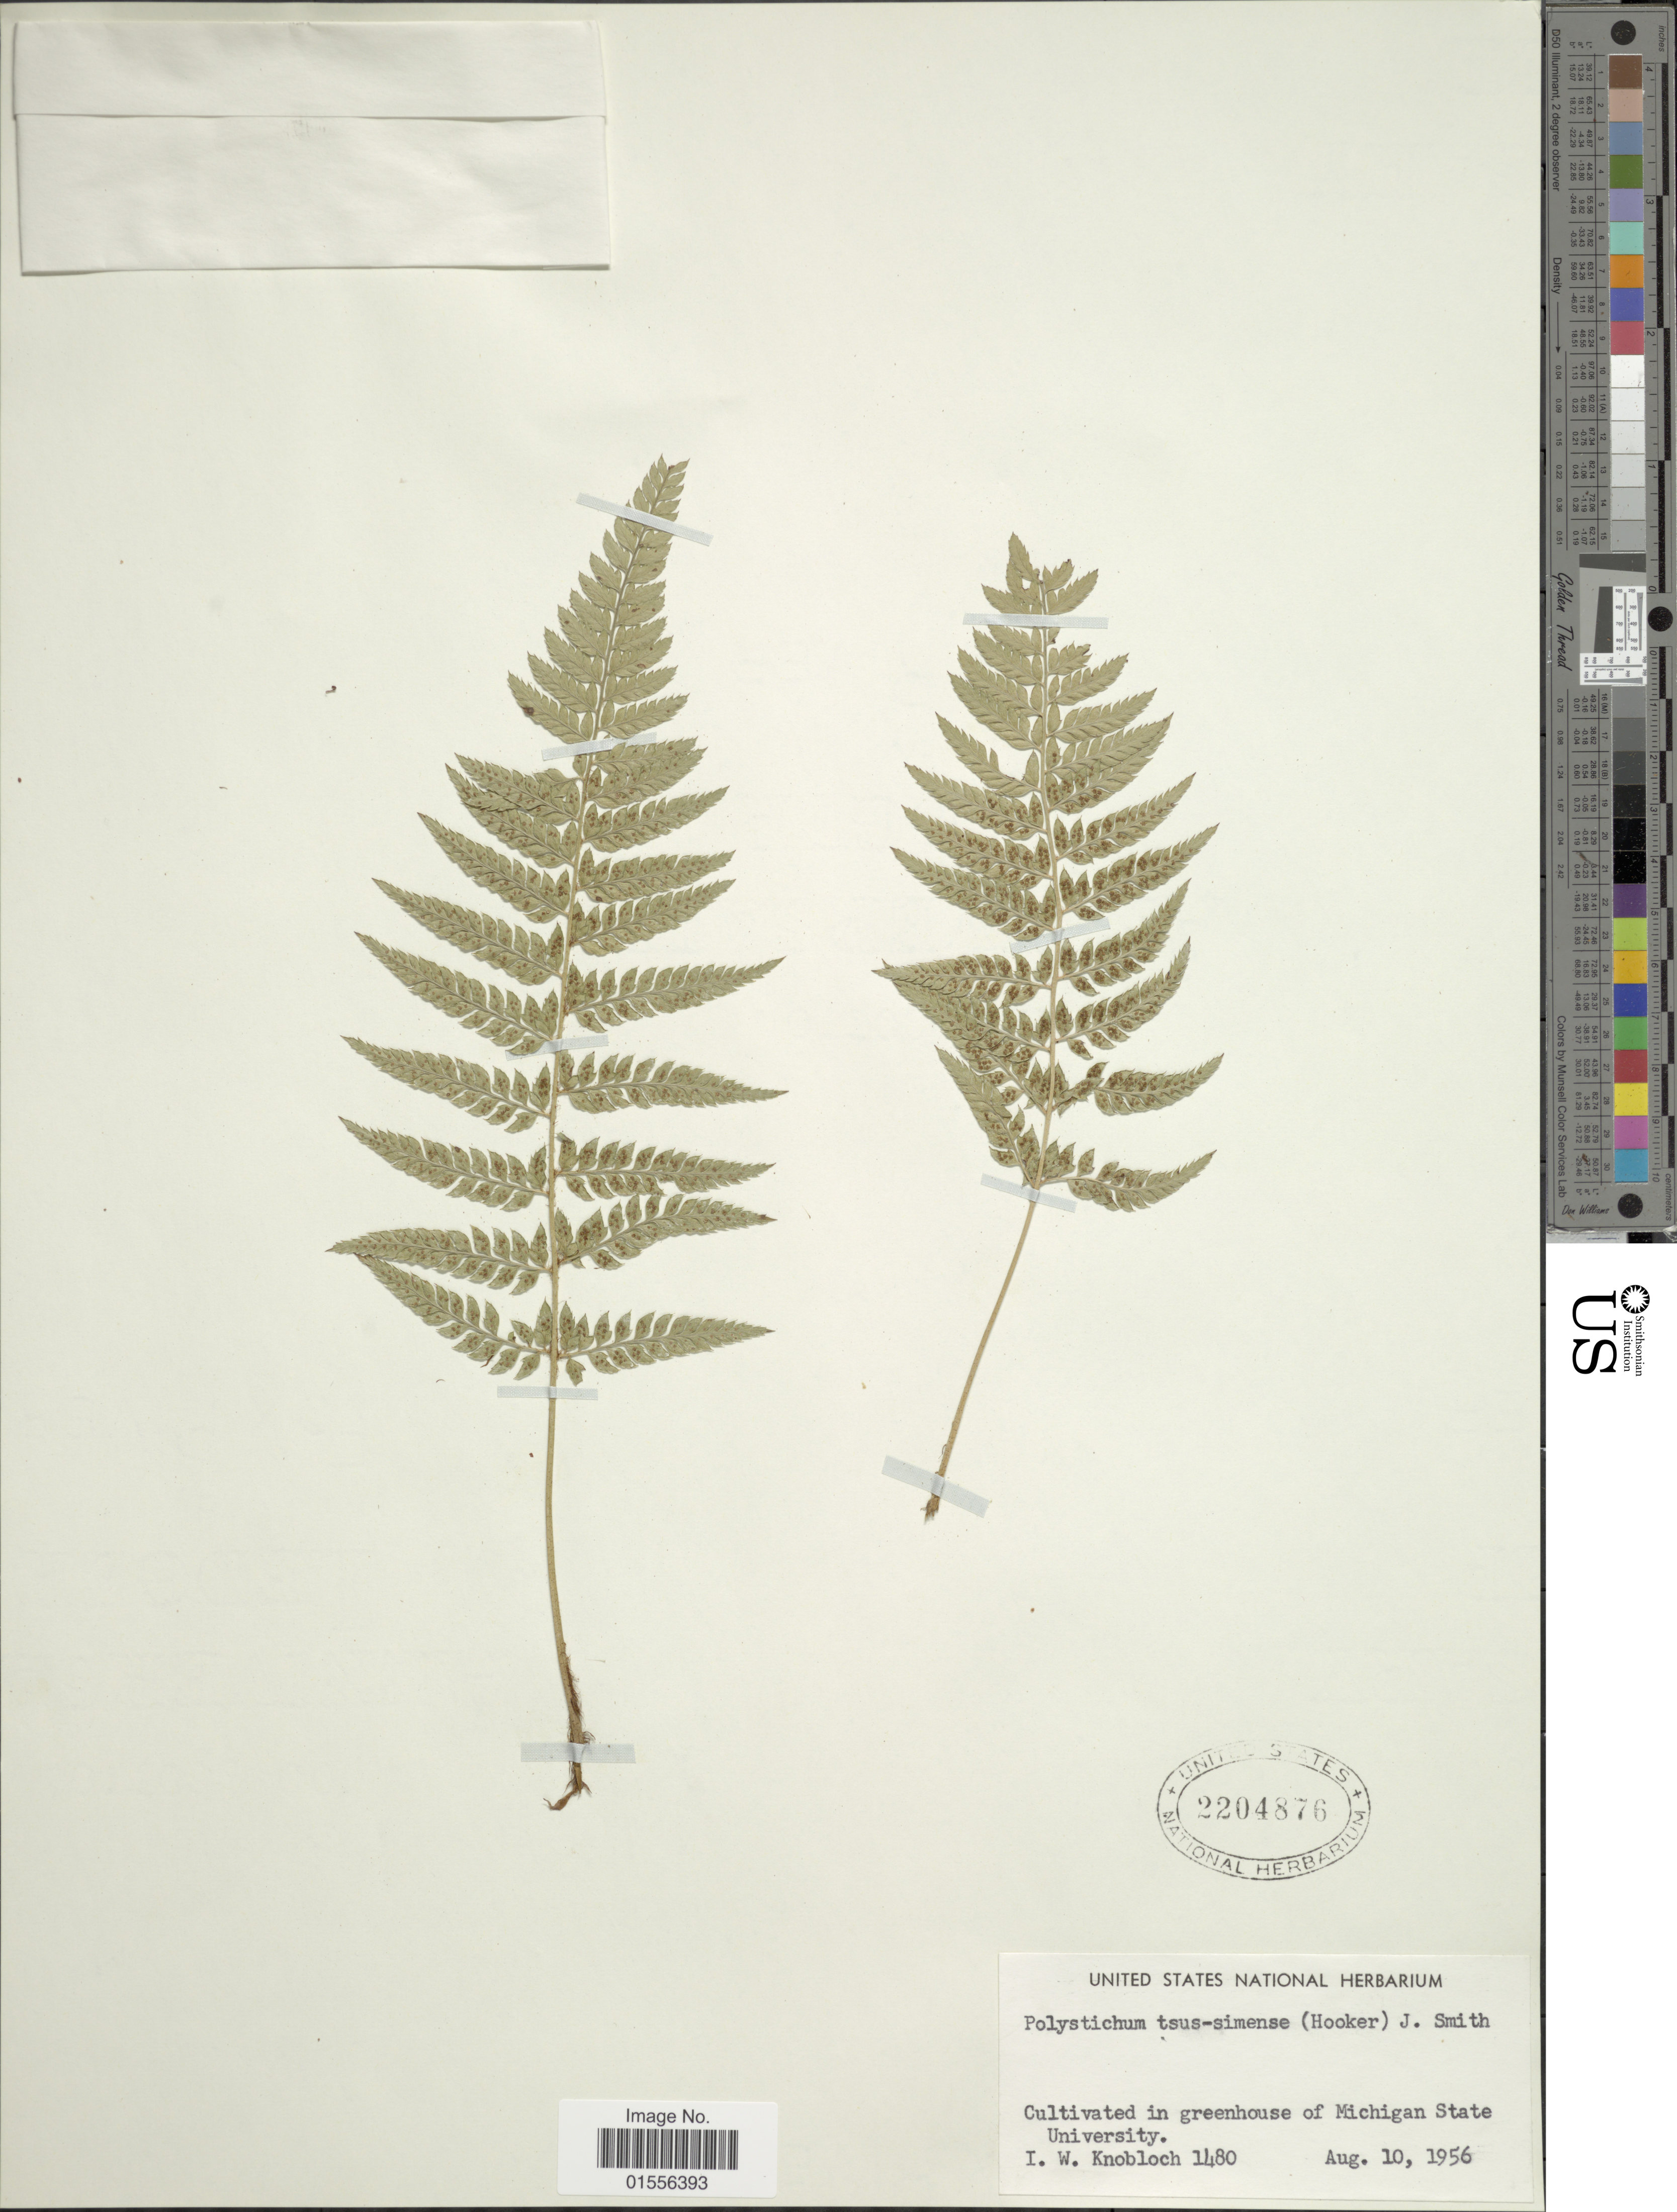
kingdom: Plantae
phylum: Tracheophyta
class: Polypodiopsida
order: Polypodiales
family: Dryopteridaceae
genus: Polystichum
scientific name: Polystichum tsus-simense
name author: (Hook.) J. Sm.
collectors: I. W. Knobloch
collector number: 1480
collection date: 1956-08-10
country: United States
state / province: Michigan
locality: In greenhouse of Michigan State University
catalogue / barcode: US 2204876